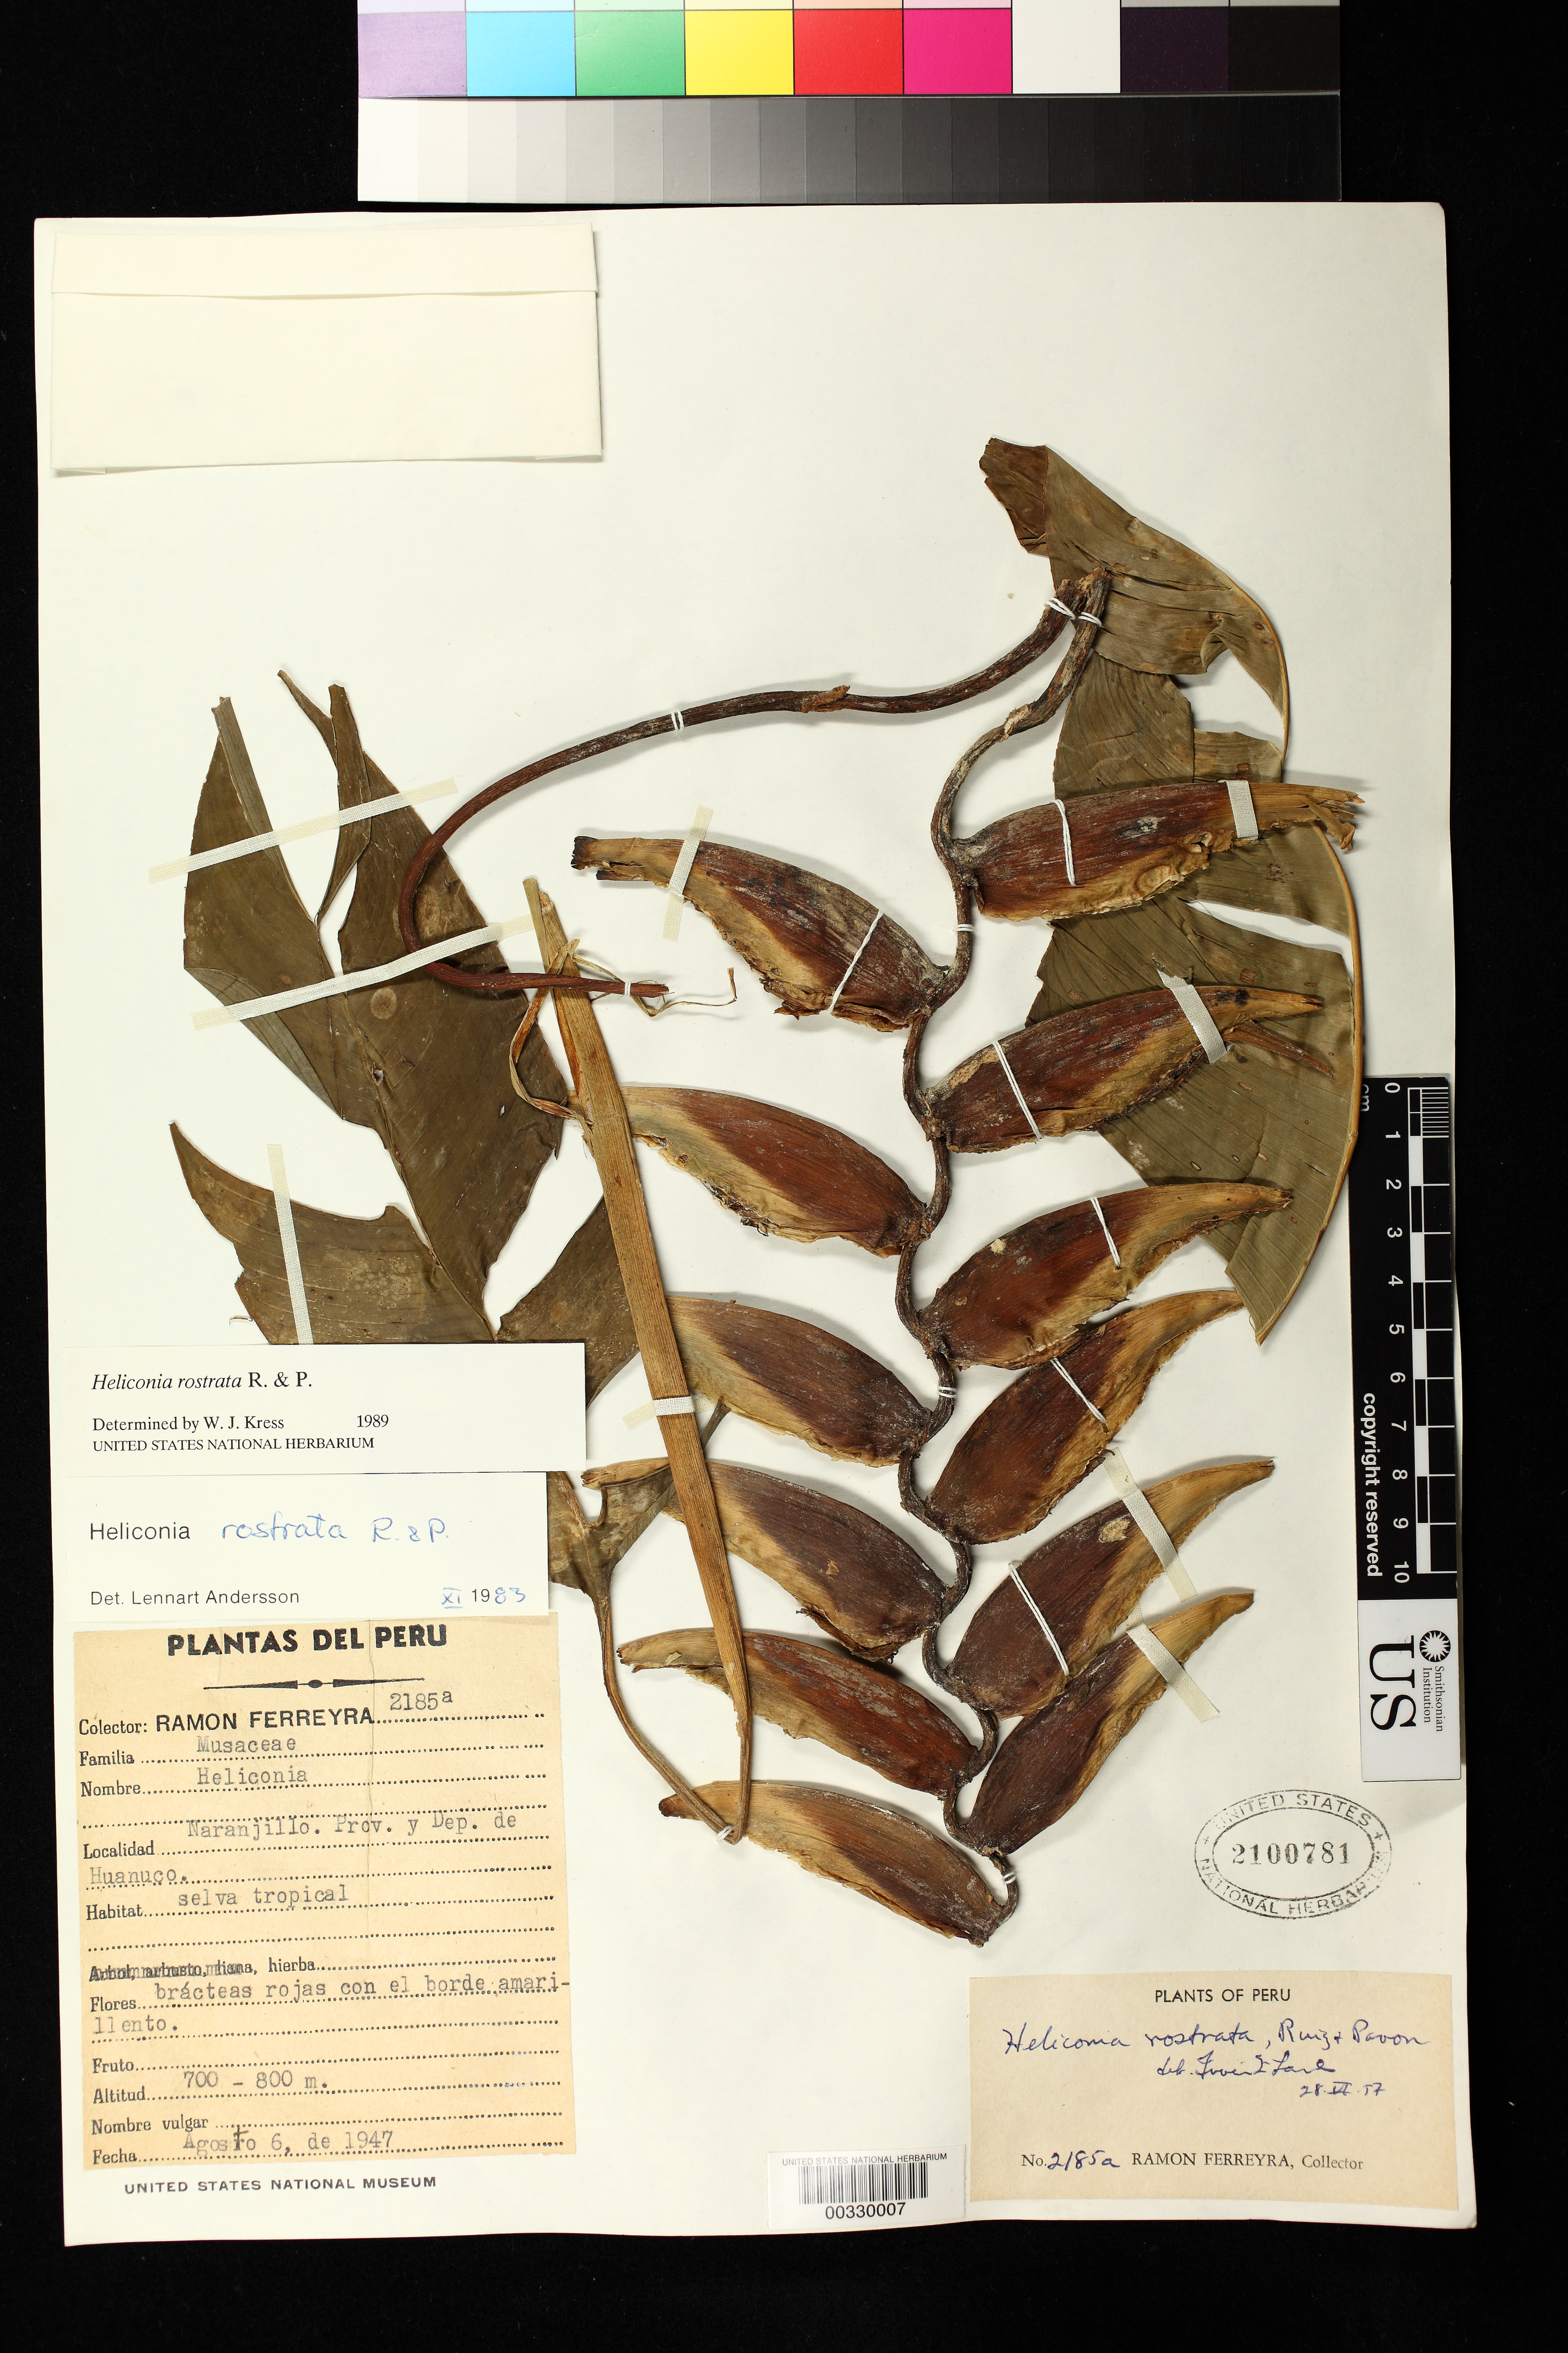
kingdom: Plantae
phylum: Tracheophyta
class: Liliopsida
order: Zingiberales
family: Heliconiaceae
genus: Heliconia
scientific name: Heliconia rostrata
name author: Ruiz & Pav.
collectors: R. A. Ferreyra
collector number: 2185a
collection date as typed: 06 Aug 1947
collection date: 1947-08-06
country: Peru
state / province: Huánuco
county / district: Huánuco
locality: Naranjillo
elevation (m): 700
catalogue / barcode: US 2100781